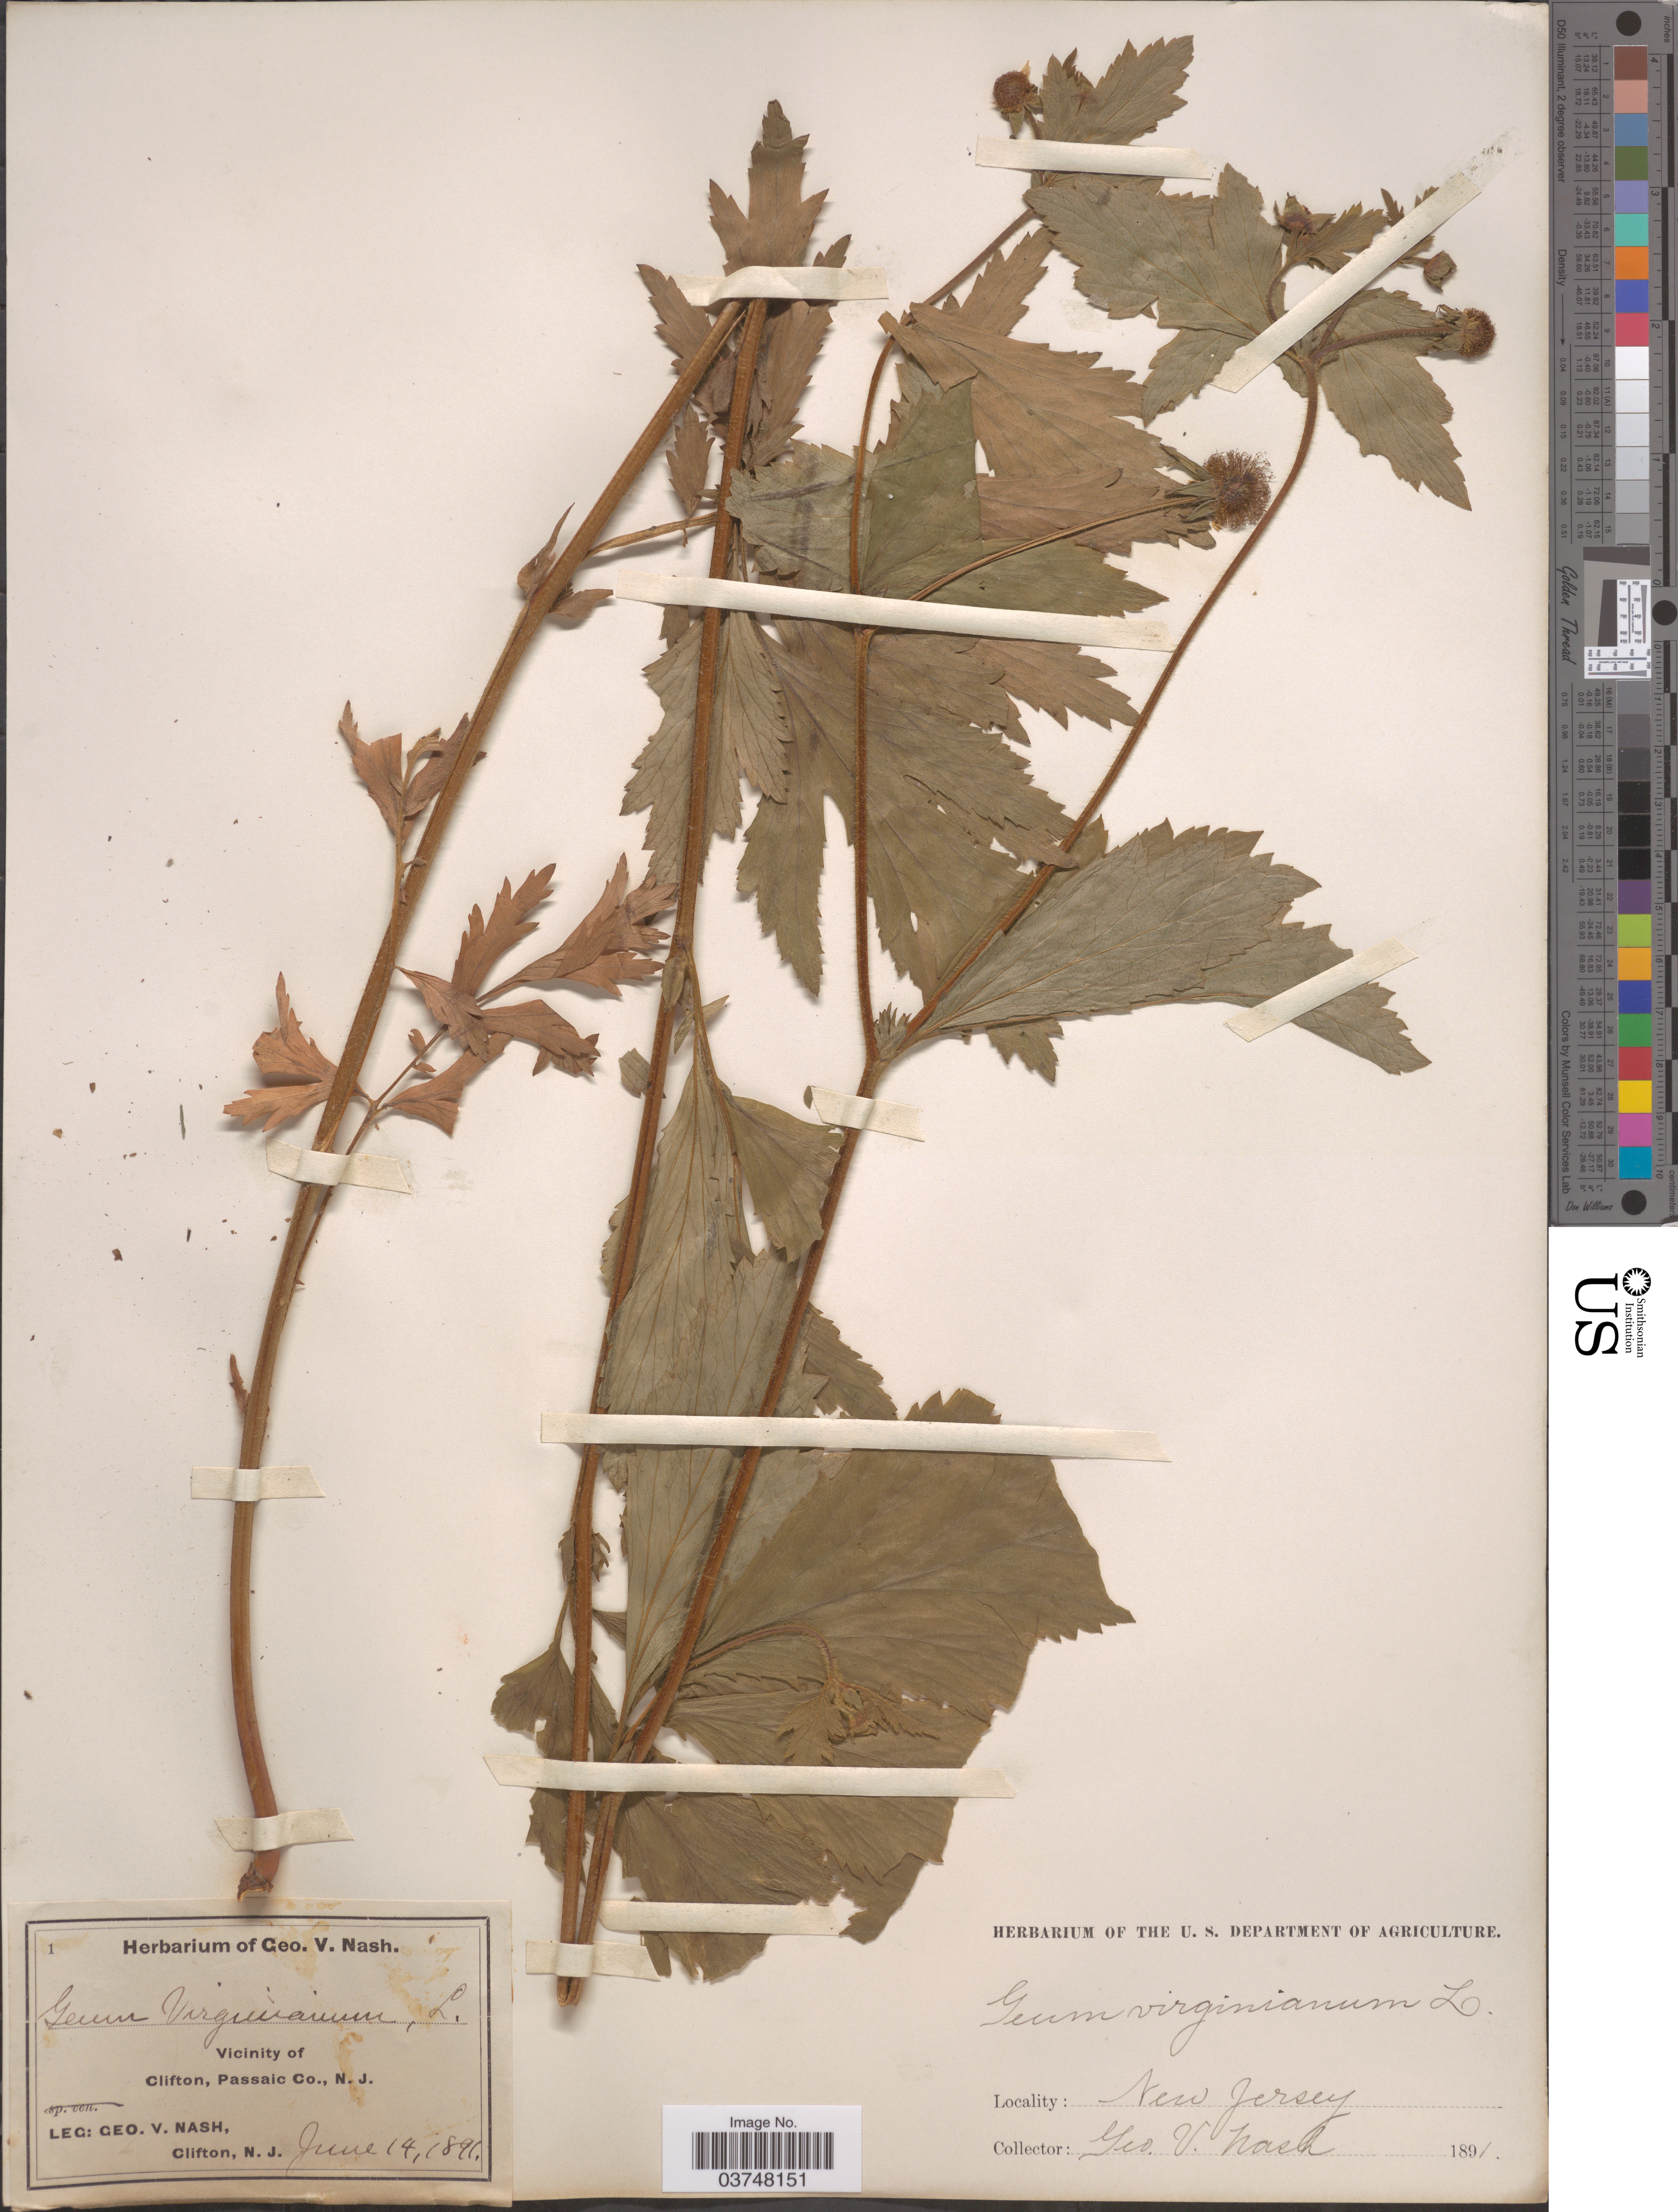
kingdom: Plantae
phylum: Tracheophyta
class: Magnoliopsida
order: Rosales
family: Rosaceae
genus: Geum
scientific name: Geum virginianum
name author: L.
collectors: G. V. Nash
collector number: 1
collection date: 1891-06-14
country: United States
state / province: New Jersey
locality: Vicinity of Clifton, Passaic Co.